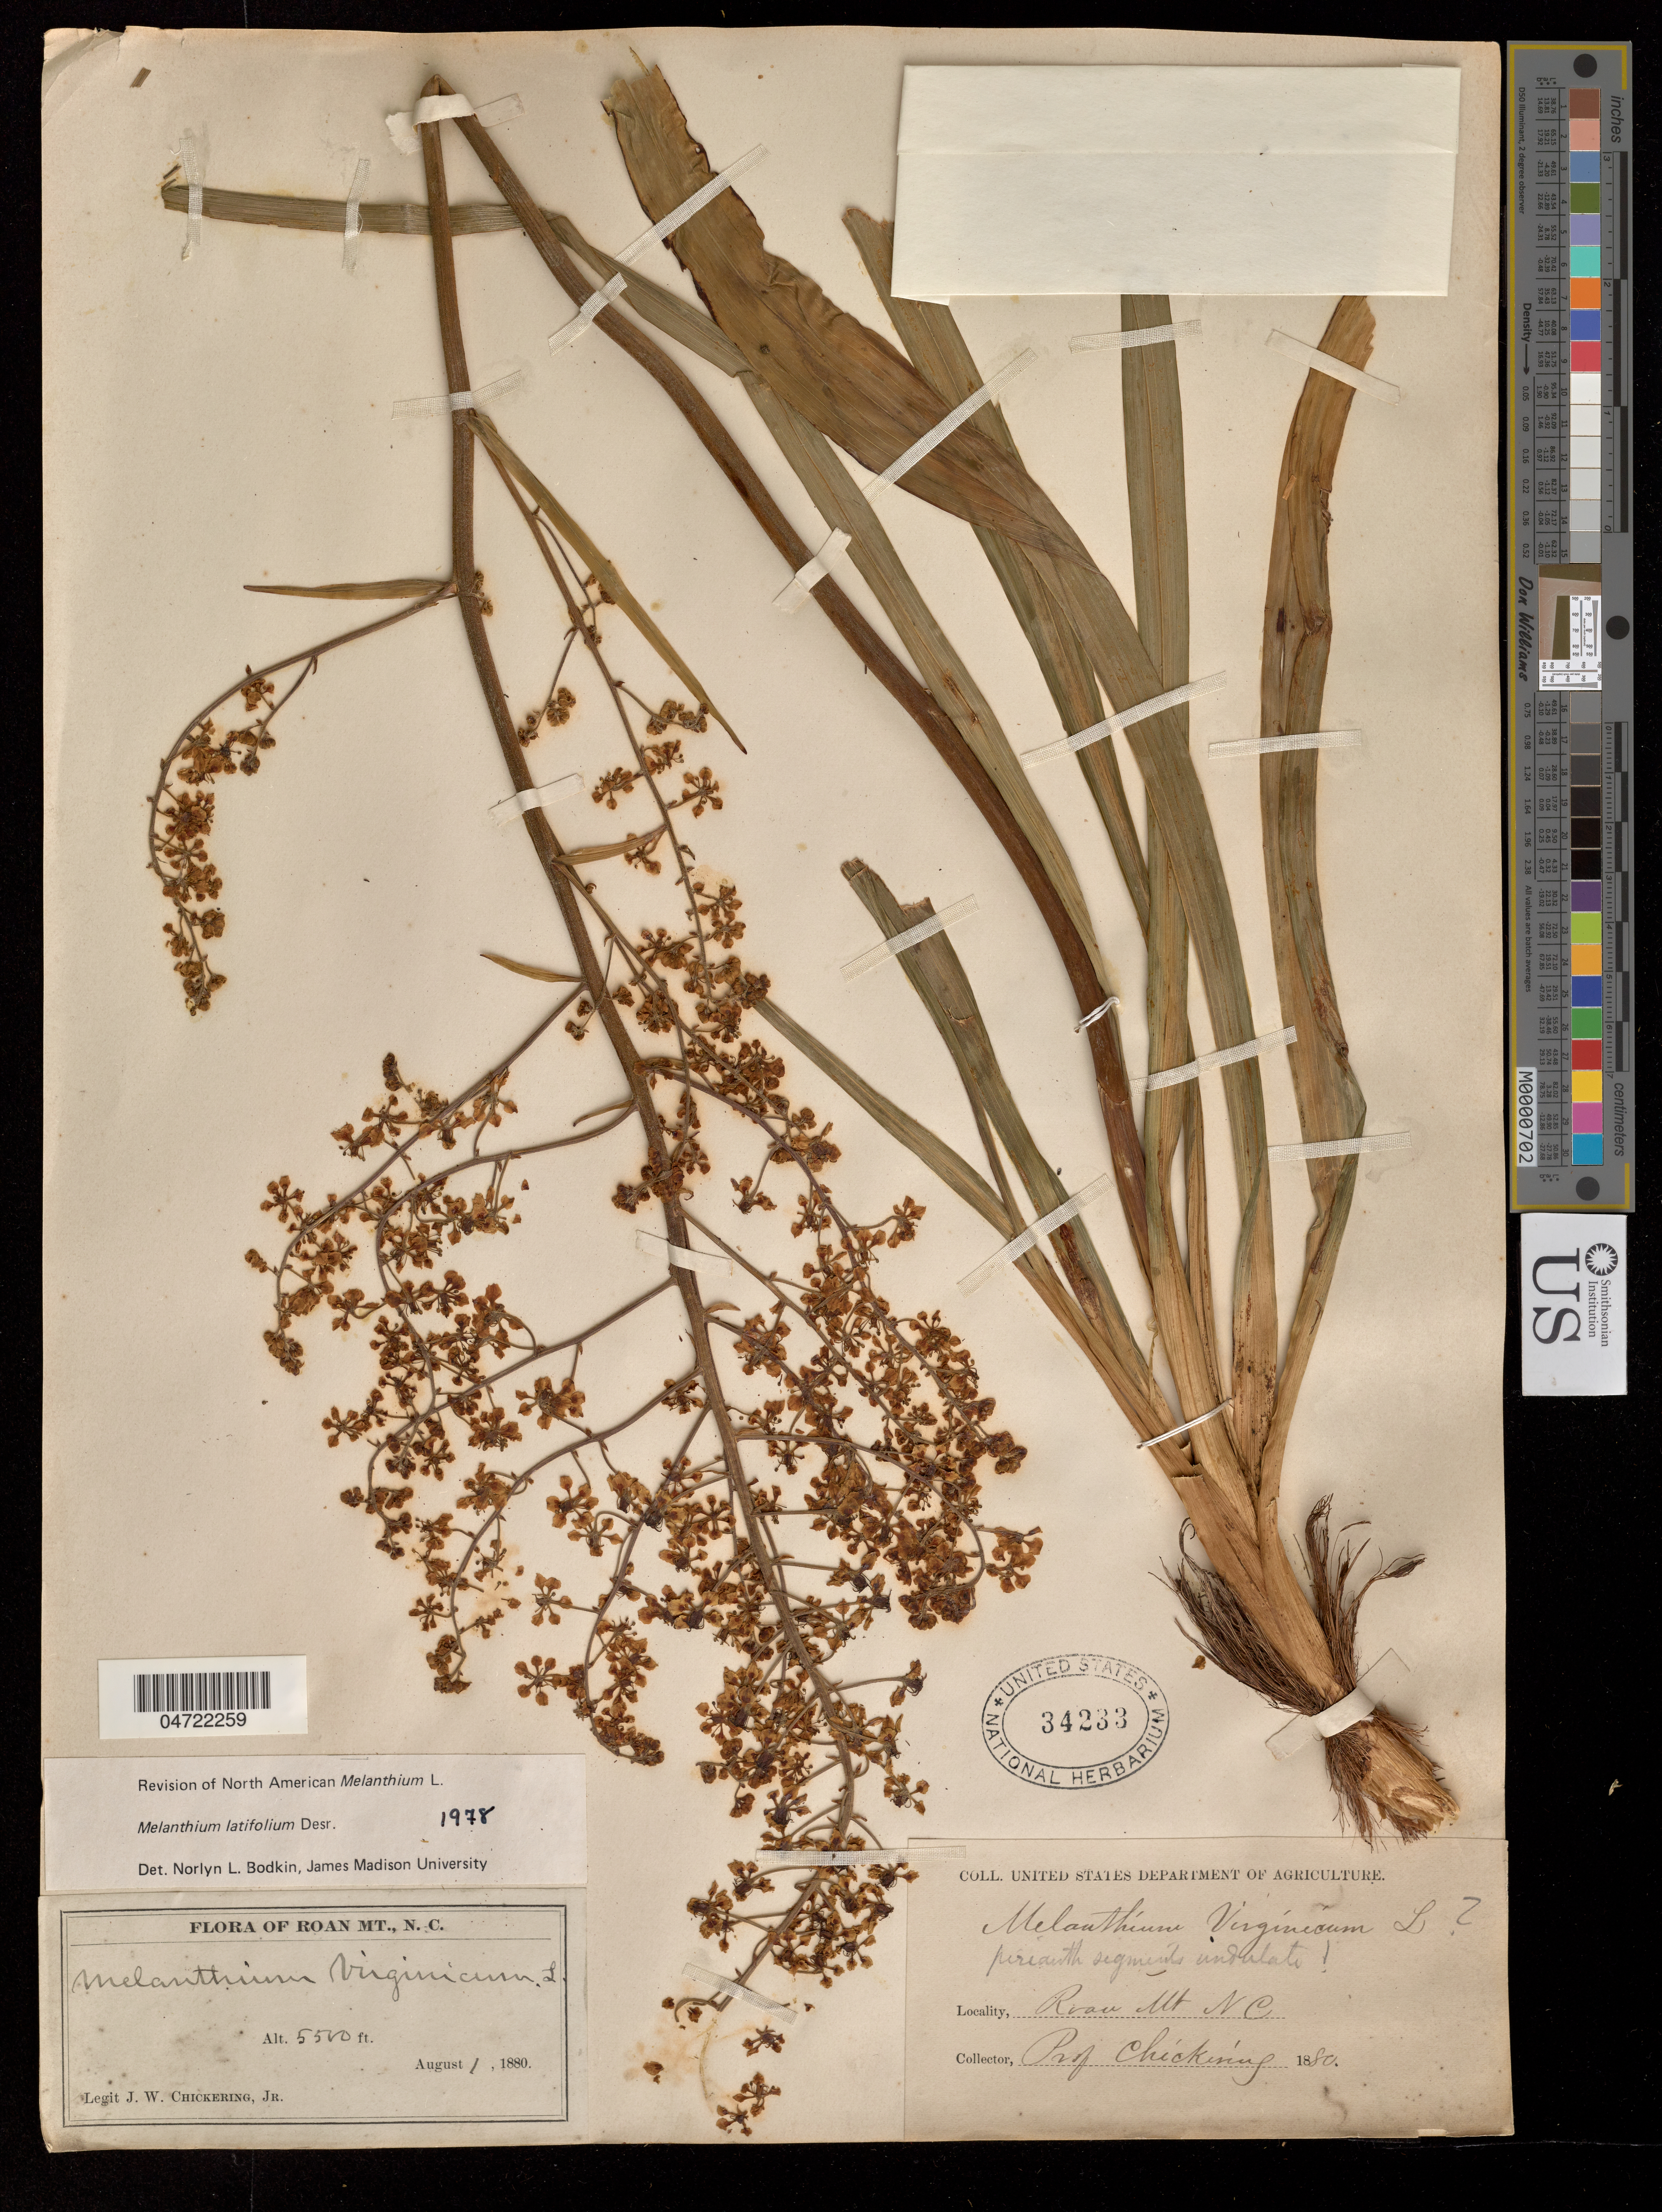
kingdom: Plantae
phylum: Tracheophyta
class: Liliopsida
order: Liliales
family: Melanthiaceae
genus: Melanthium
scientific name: Melanthium latifolium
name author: Desr.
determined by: Bodkin, N. L.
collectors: J. W. Chickering Jr.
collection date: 1880-08-01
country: United States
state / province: North Carolina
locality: Roan Mt.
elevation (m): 1524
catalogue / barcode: US 34233